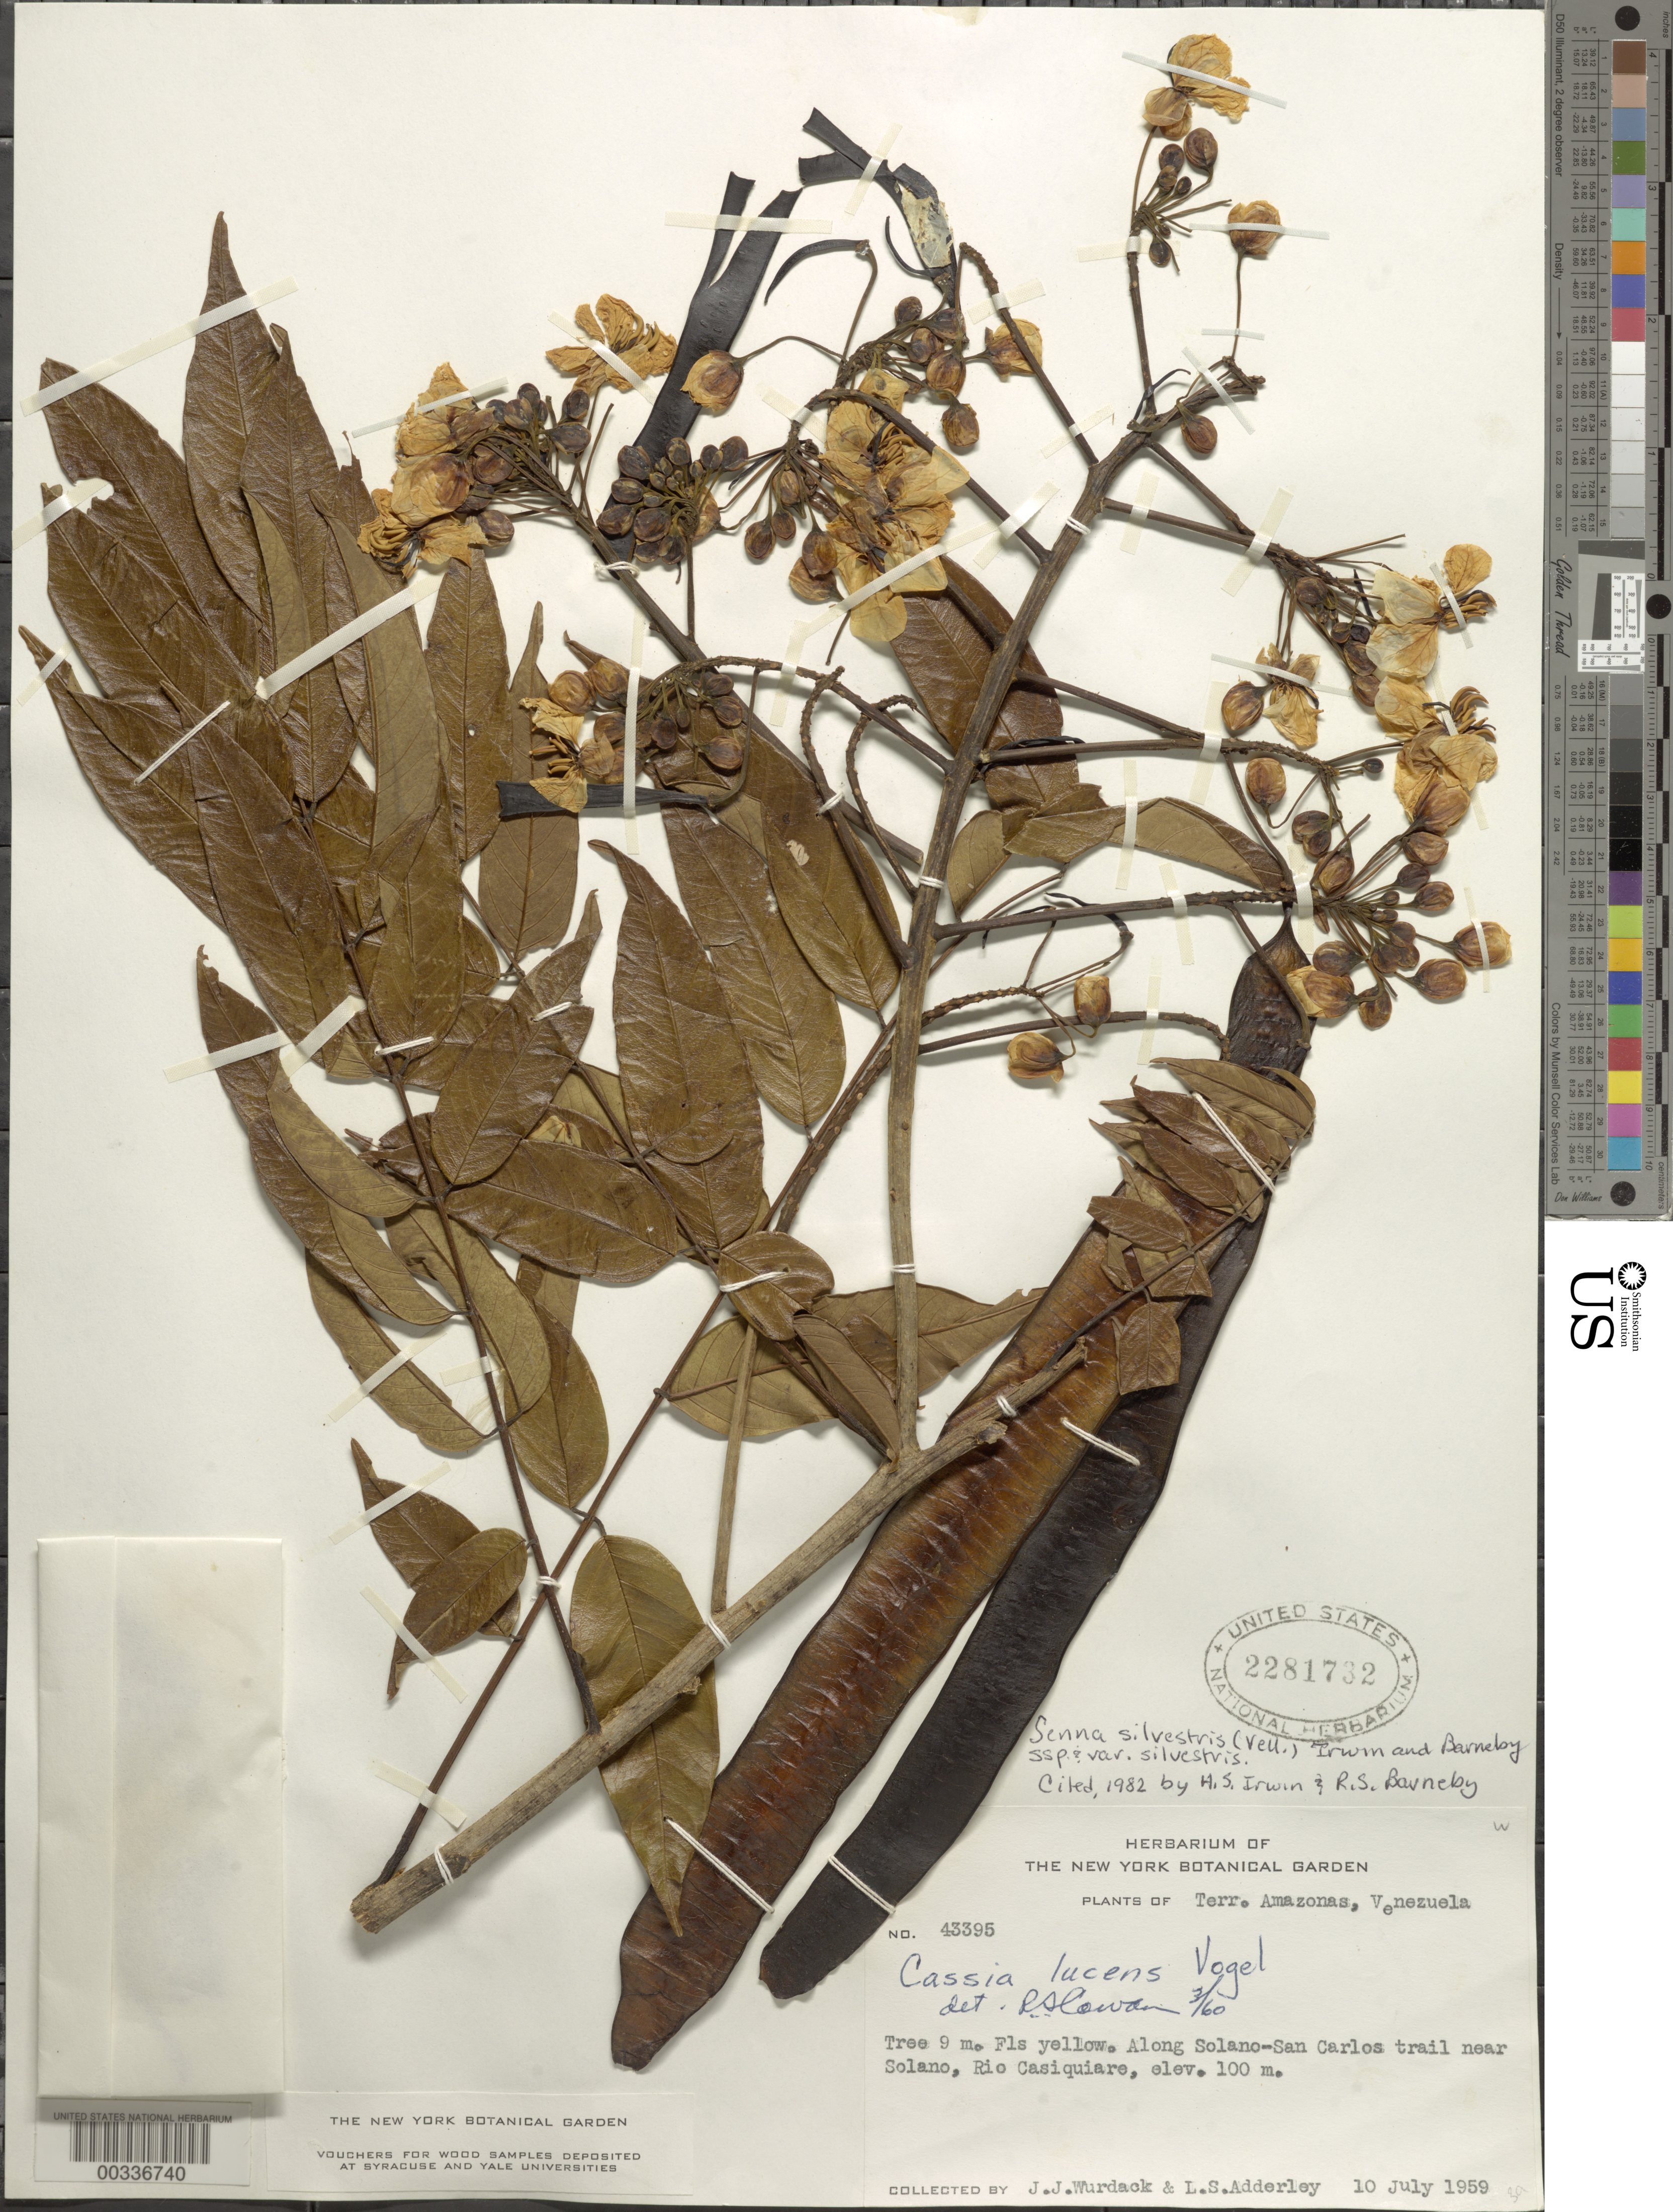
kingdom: Plantae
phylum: Tracheophyta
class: Magnoliopsida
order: Fabales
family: Fabaceae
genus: Senna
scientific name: Senna silvestris var. silvestris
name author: (Vell.) H.S. Irwin & Barneby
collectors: J. J. Wurdack & L. S. Adderley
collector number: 43395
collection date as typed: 10 Jul 1959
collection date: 1959-07-10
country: Venezuela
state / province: Amazonas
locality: Along solano-san carlos trail near solano, rio casiquiare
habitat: Dense forest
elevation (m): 100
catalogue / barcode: US 2281732